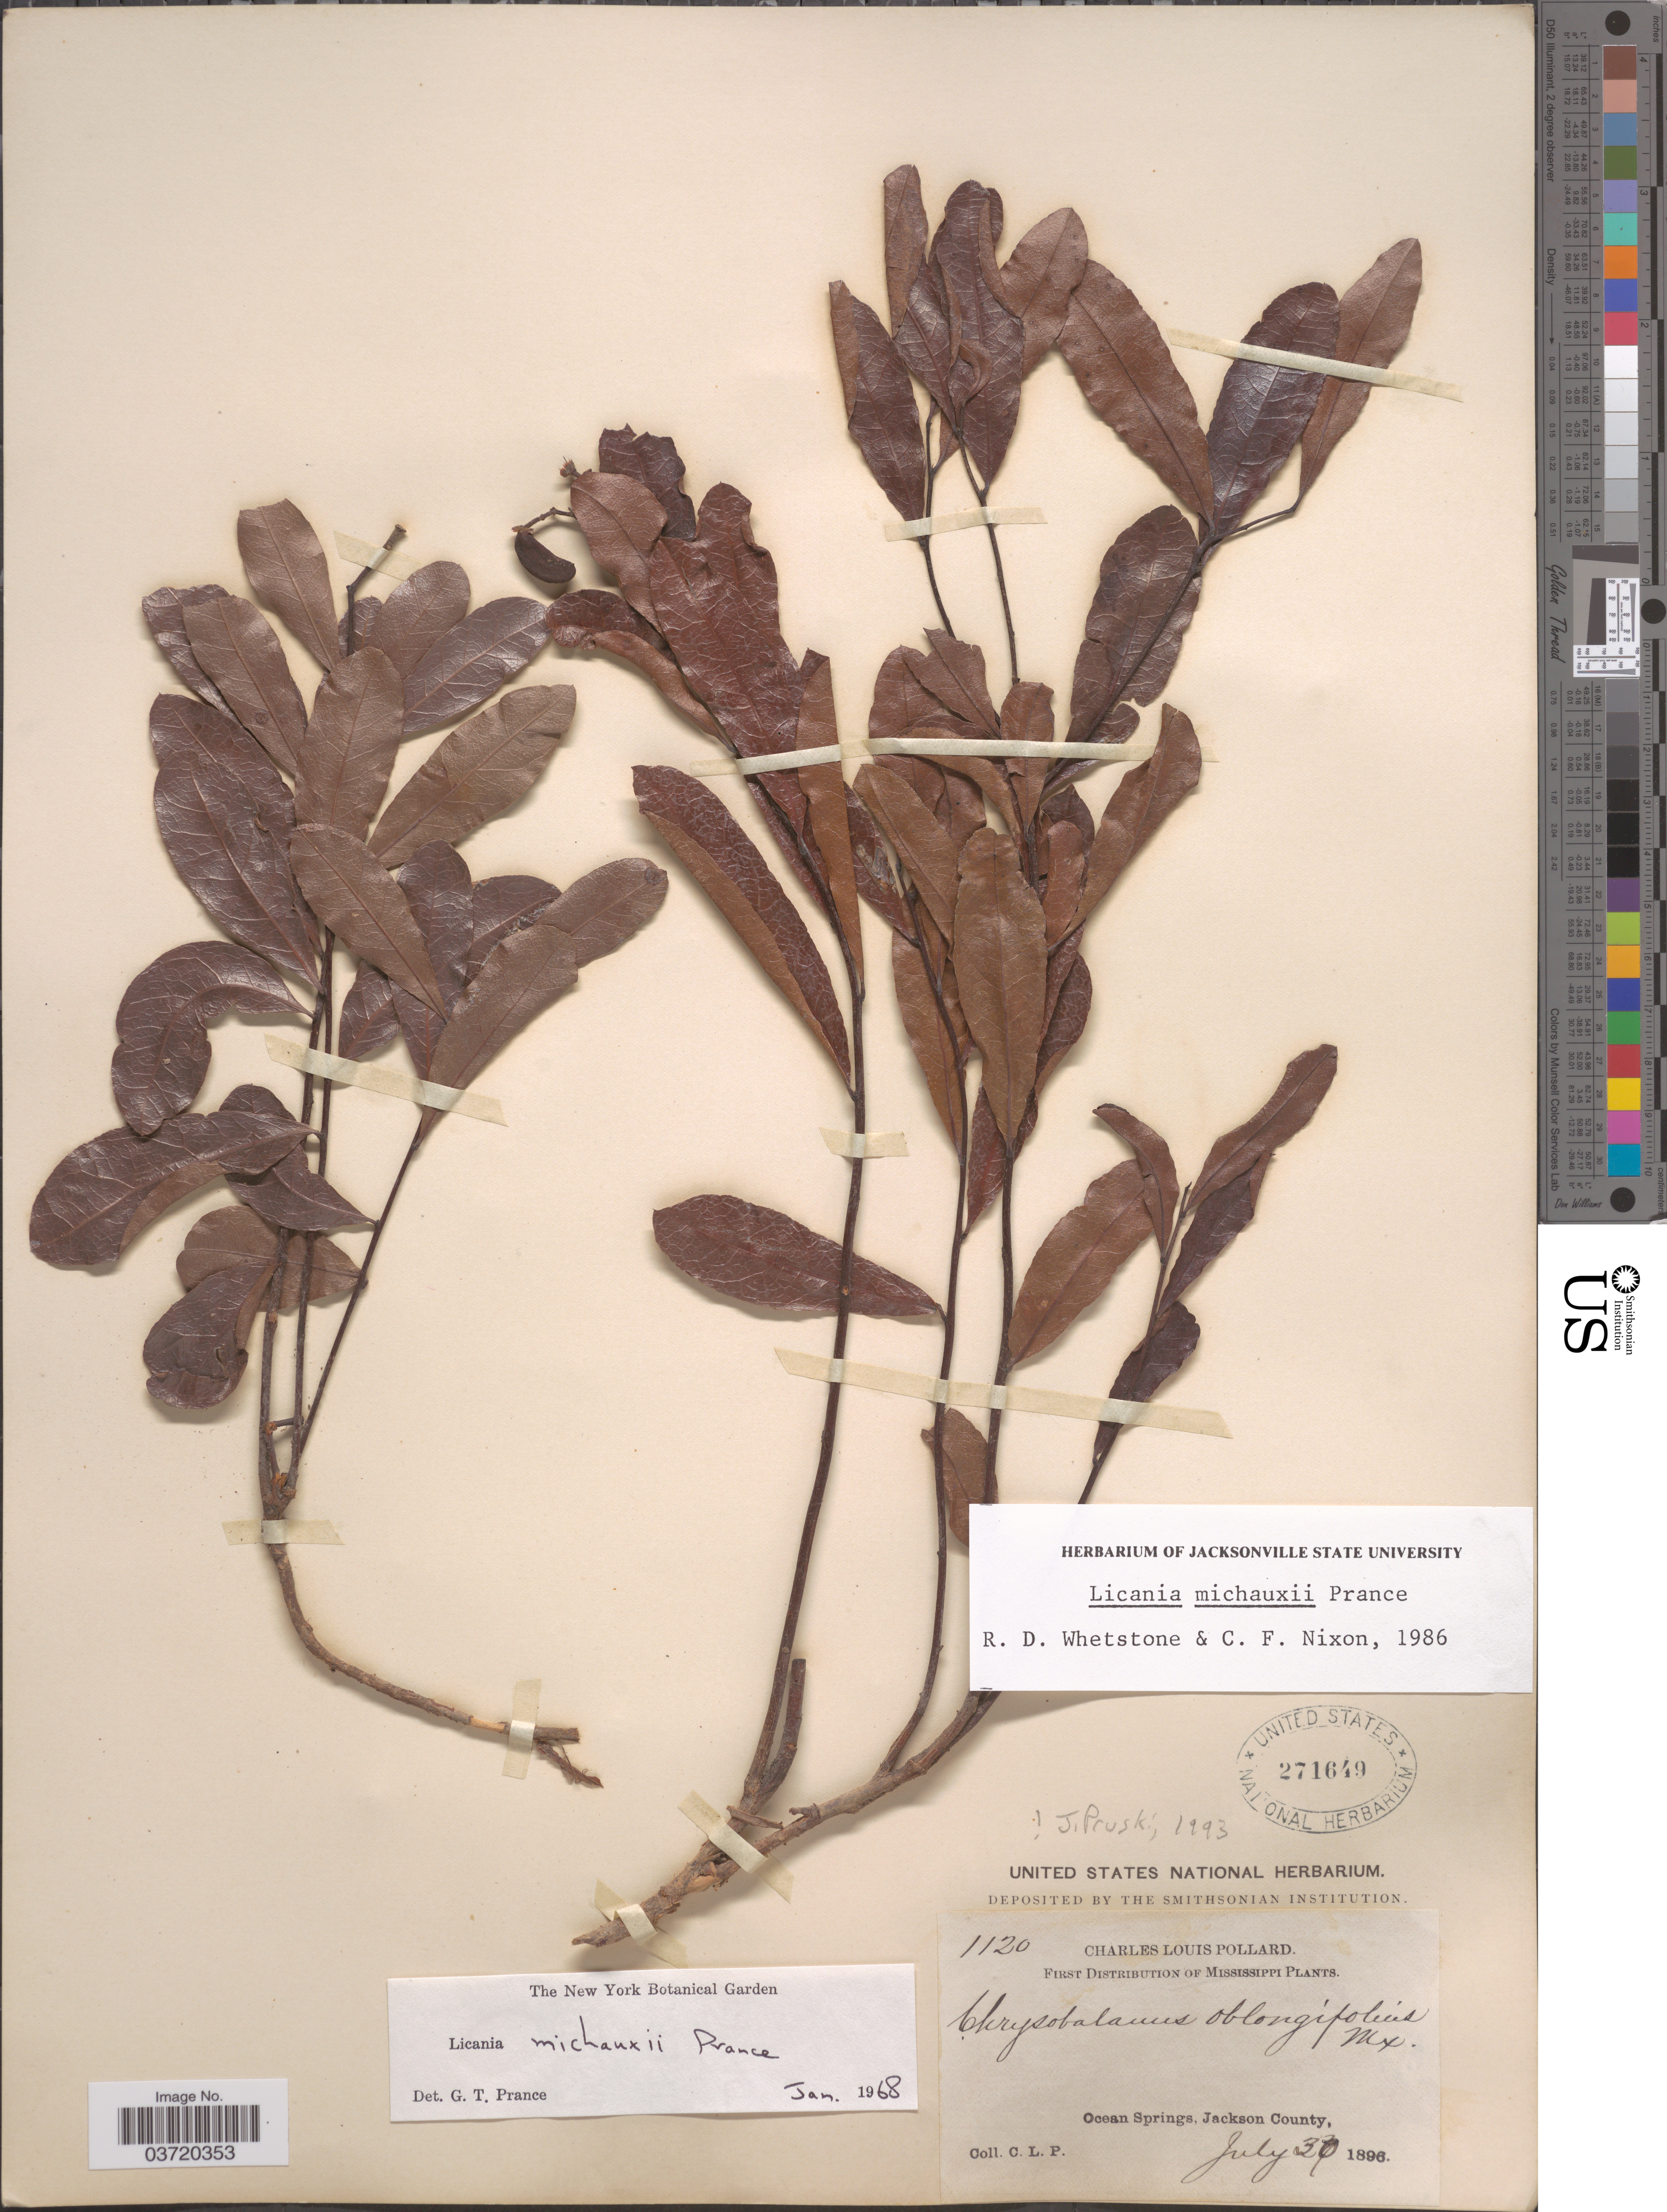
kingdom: Plantae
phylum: Tracheophyta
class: Magnoliopsida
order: Malpighiales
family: Chrysobalanaceae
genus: Geobalanus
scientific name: Geobalanus oblongifolius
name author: (Michx.) Small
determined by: Strong, M. T., (US), Smithsonian Institution - National Museum of Natural History (UNITED STATES)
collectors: C. L. Pollard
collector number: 1120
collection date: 1896-07-30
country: United States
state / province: Mississippi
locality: Ocean Springs, Jackson County.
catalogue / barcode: US 271649